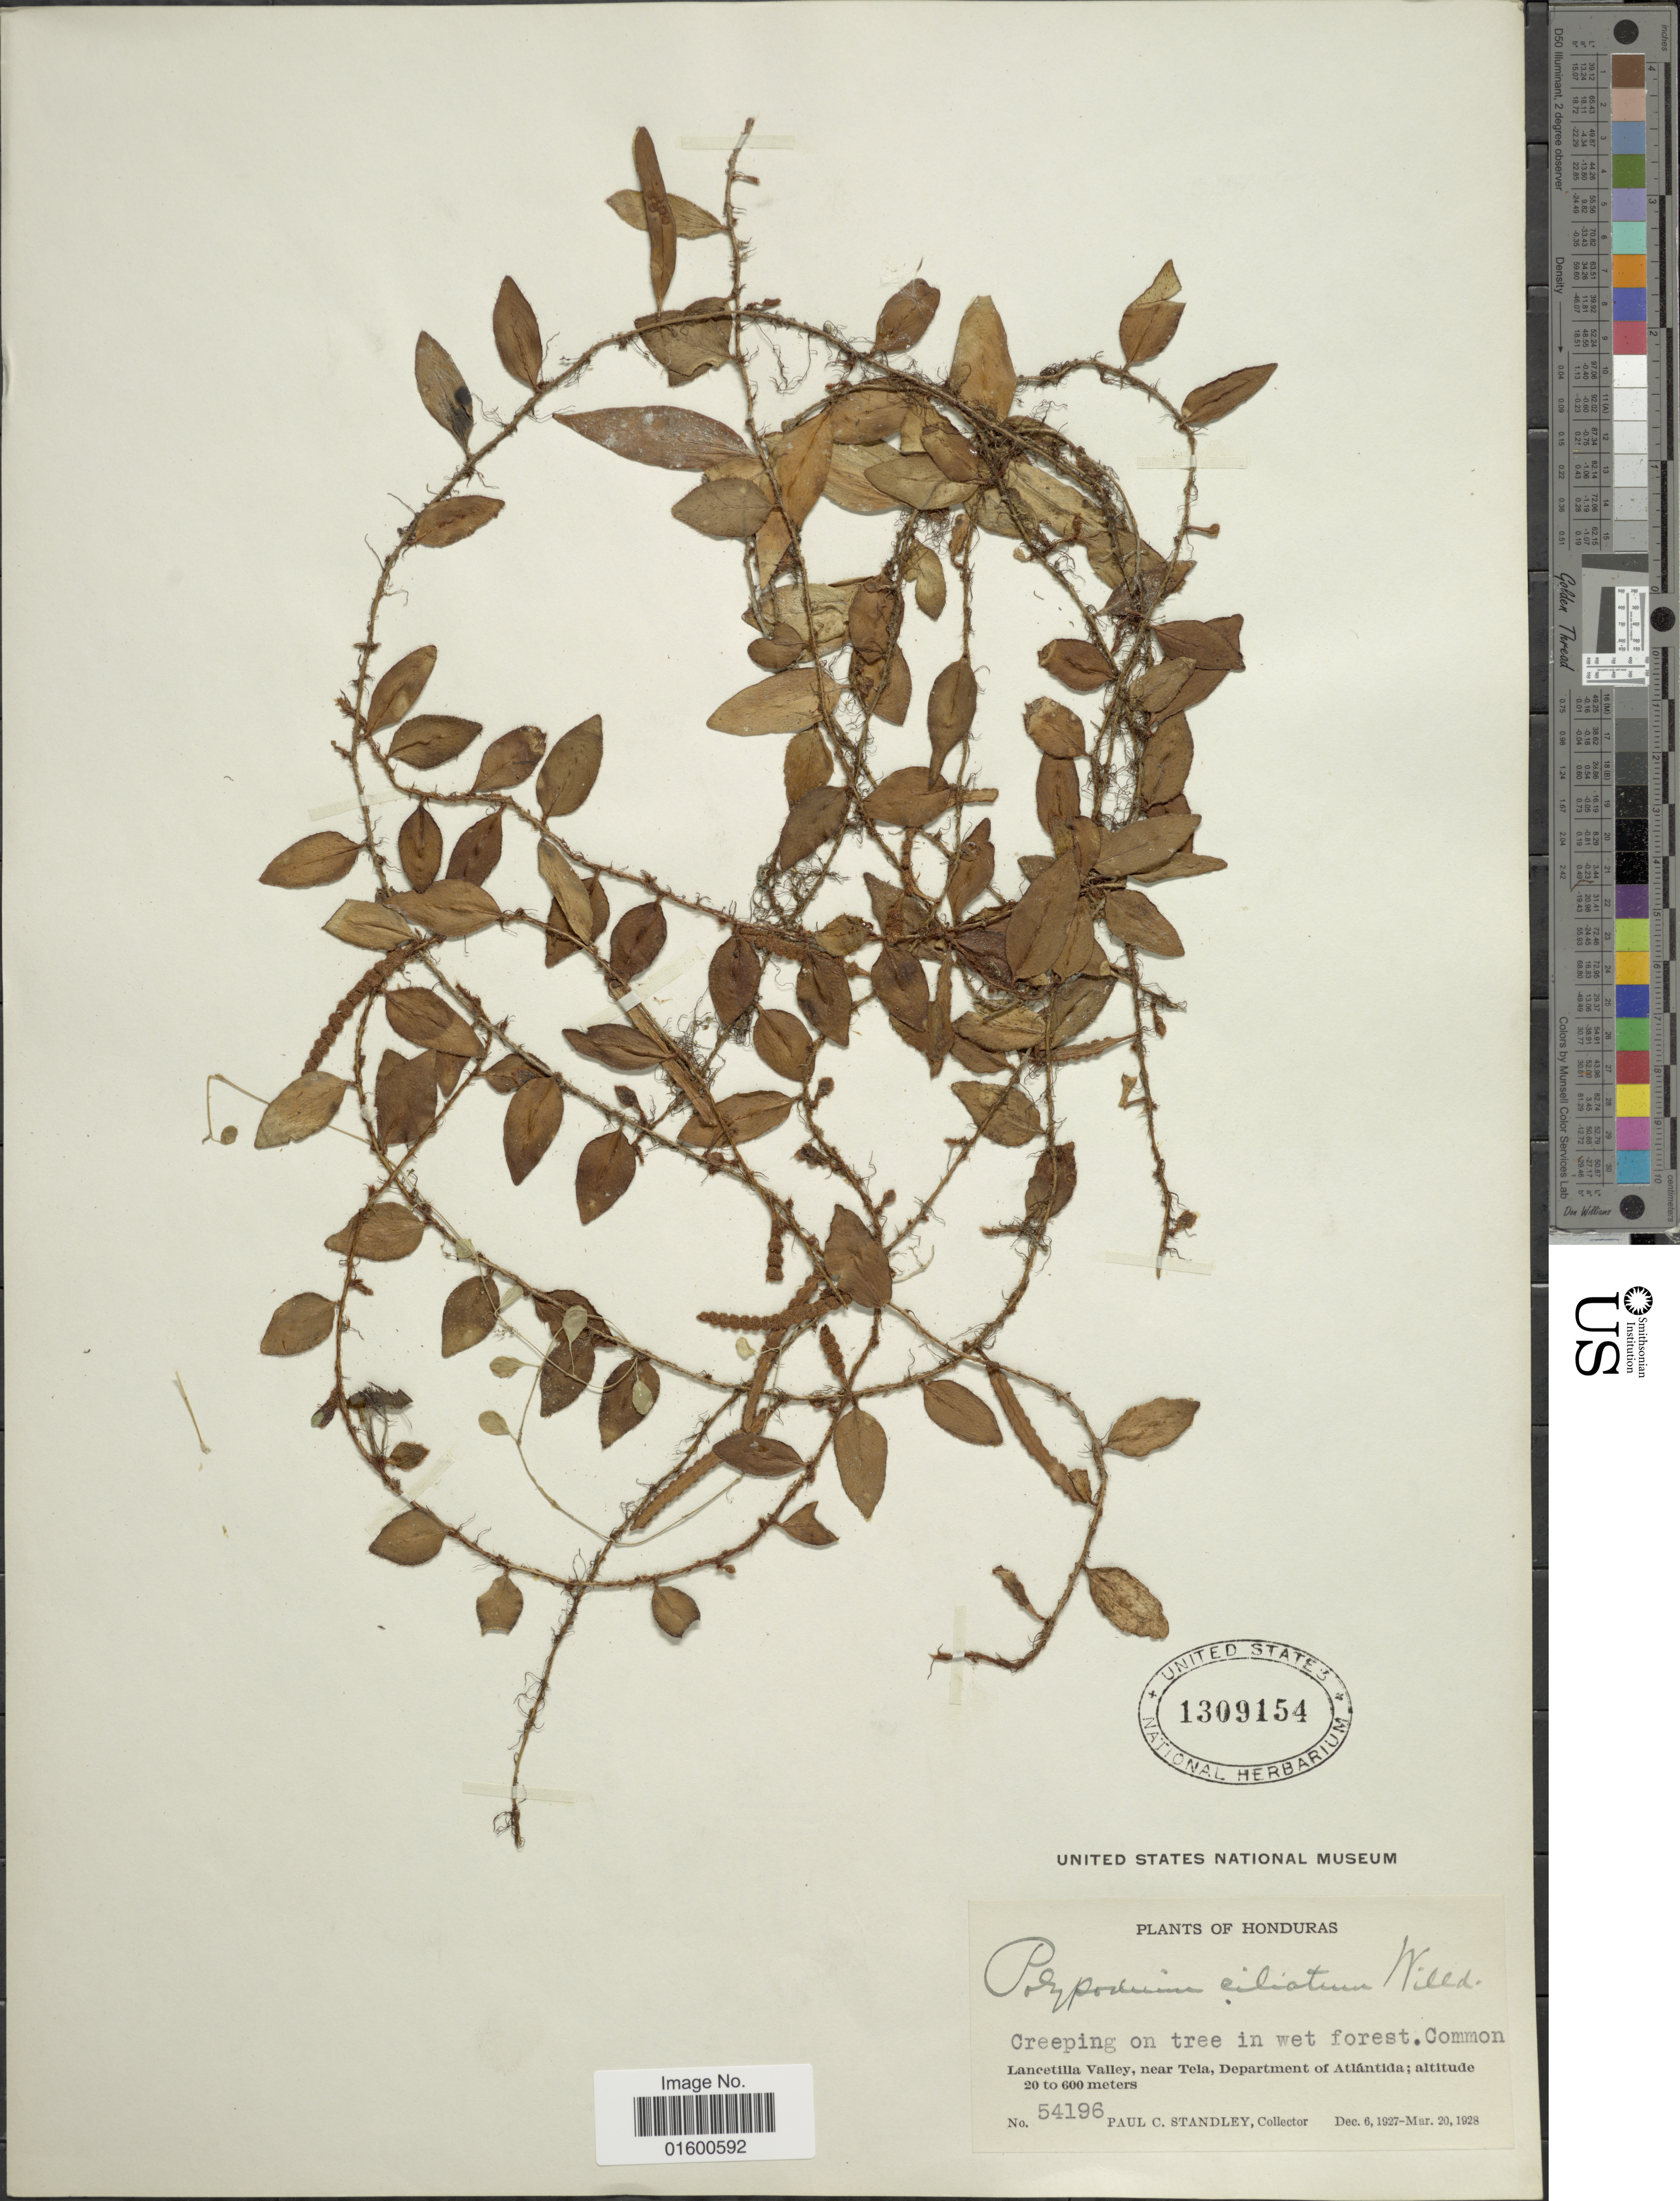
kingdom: Plantae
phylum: Tracheophyta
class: Polypodiopsida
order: Polypodiales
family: Polypodiaceae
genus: Microgramma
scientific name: Microgramma reptans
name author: (Cav.) A.R. Sm.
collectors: P. C. Standley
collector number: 54196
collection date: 1927-12-06/1928-03-20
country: Honduras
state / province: Atlántida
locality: Lancetilla Valley, near Tela, Department of Atlantida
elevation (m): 20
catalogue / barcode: US 1309154